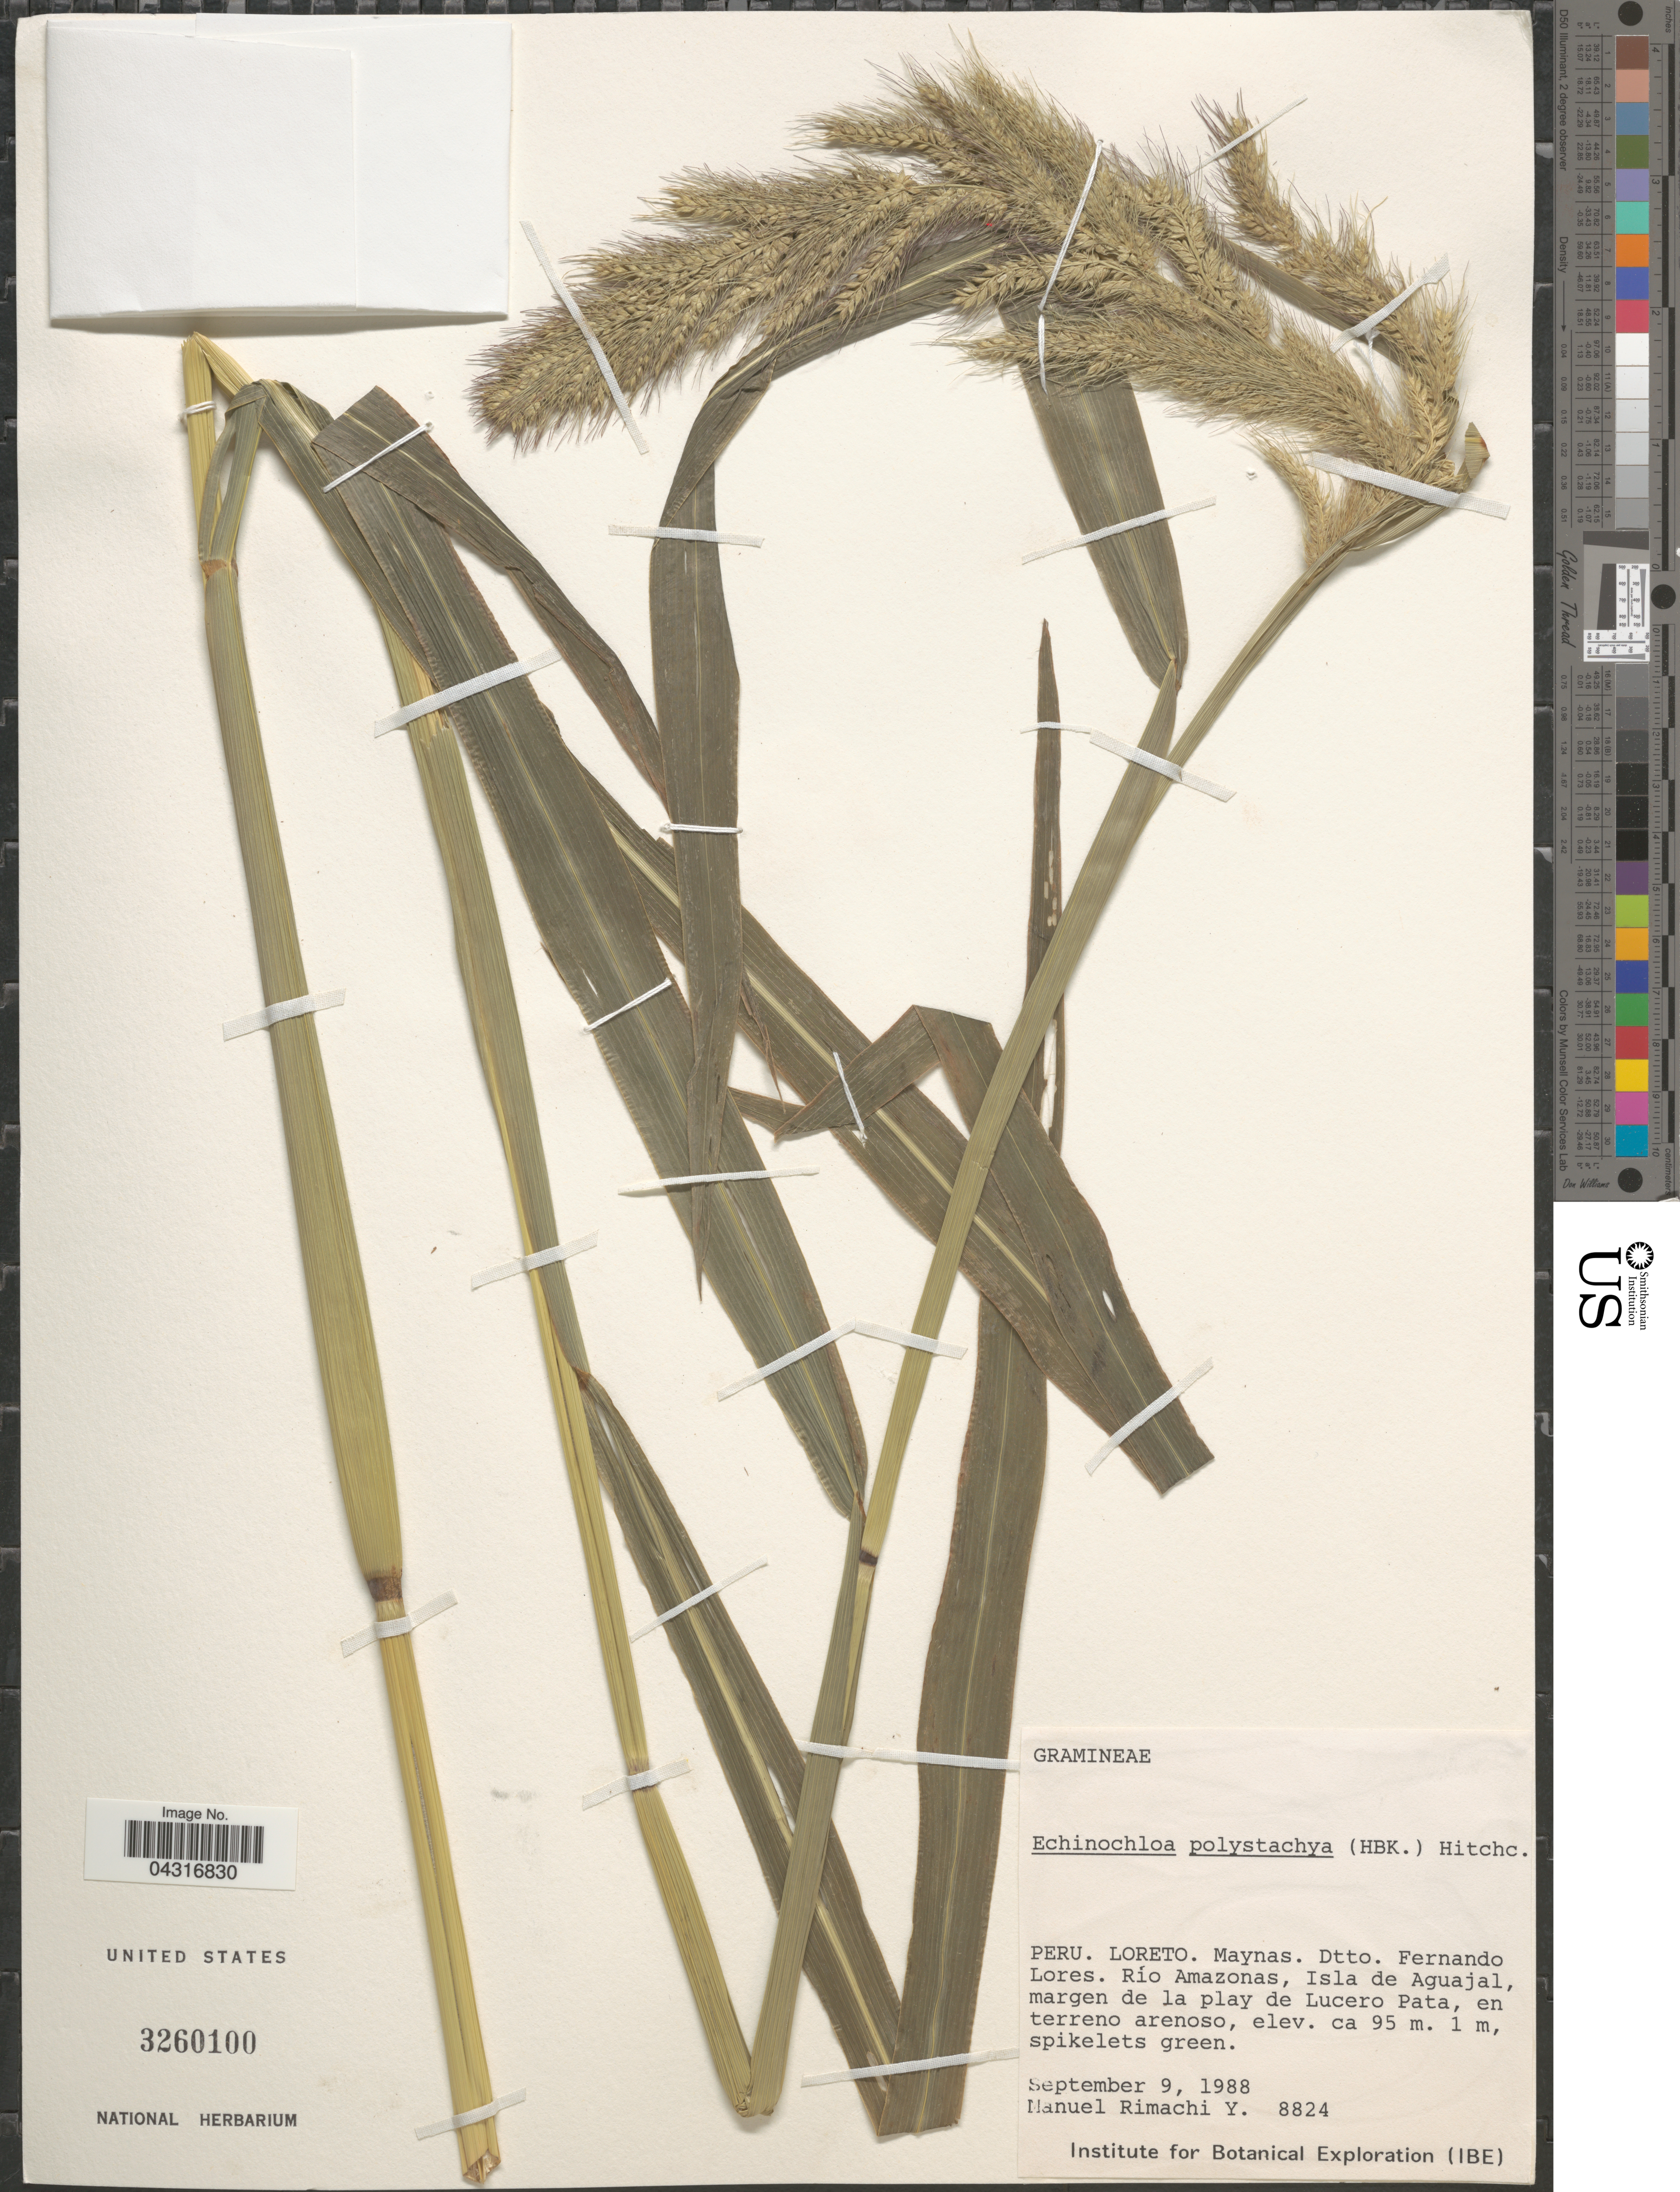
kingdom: Plantae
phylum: Tracheophyta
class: Liliopsida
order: Poales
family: Poaceae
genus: Echinochloa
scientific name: Echinochloa polystachya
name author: (Kunth) Hitchc.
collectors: M. Rimachi Y.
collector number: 8824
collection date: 1988-09-09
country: Peru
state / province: Loreto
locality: Maynas. Dtto. Fernando Lores. Río Amazonas, Isla de Aguajal, margen de la play de Lucero Pata, en terreno arenoso. Institute for Botanical Exploration (IBE).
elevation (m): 95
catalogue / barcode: US 3260100